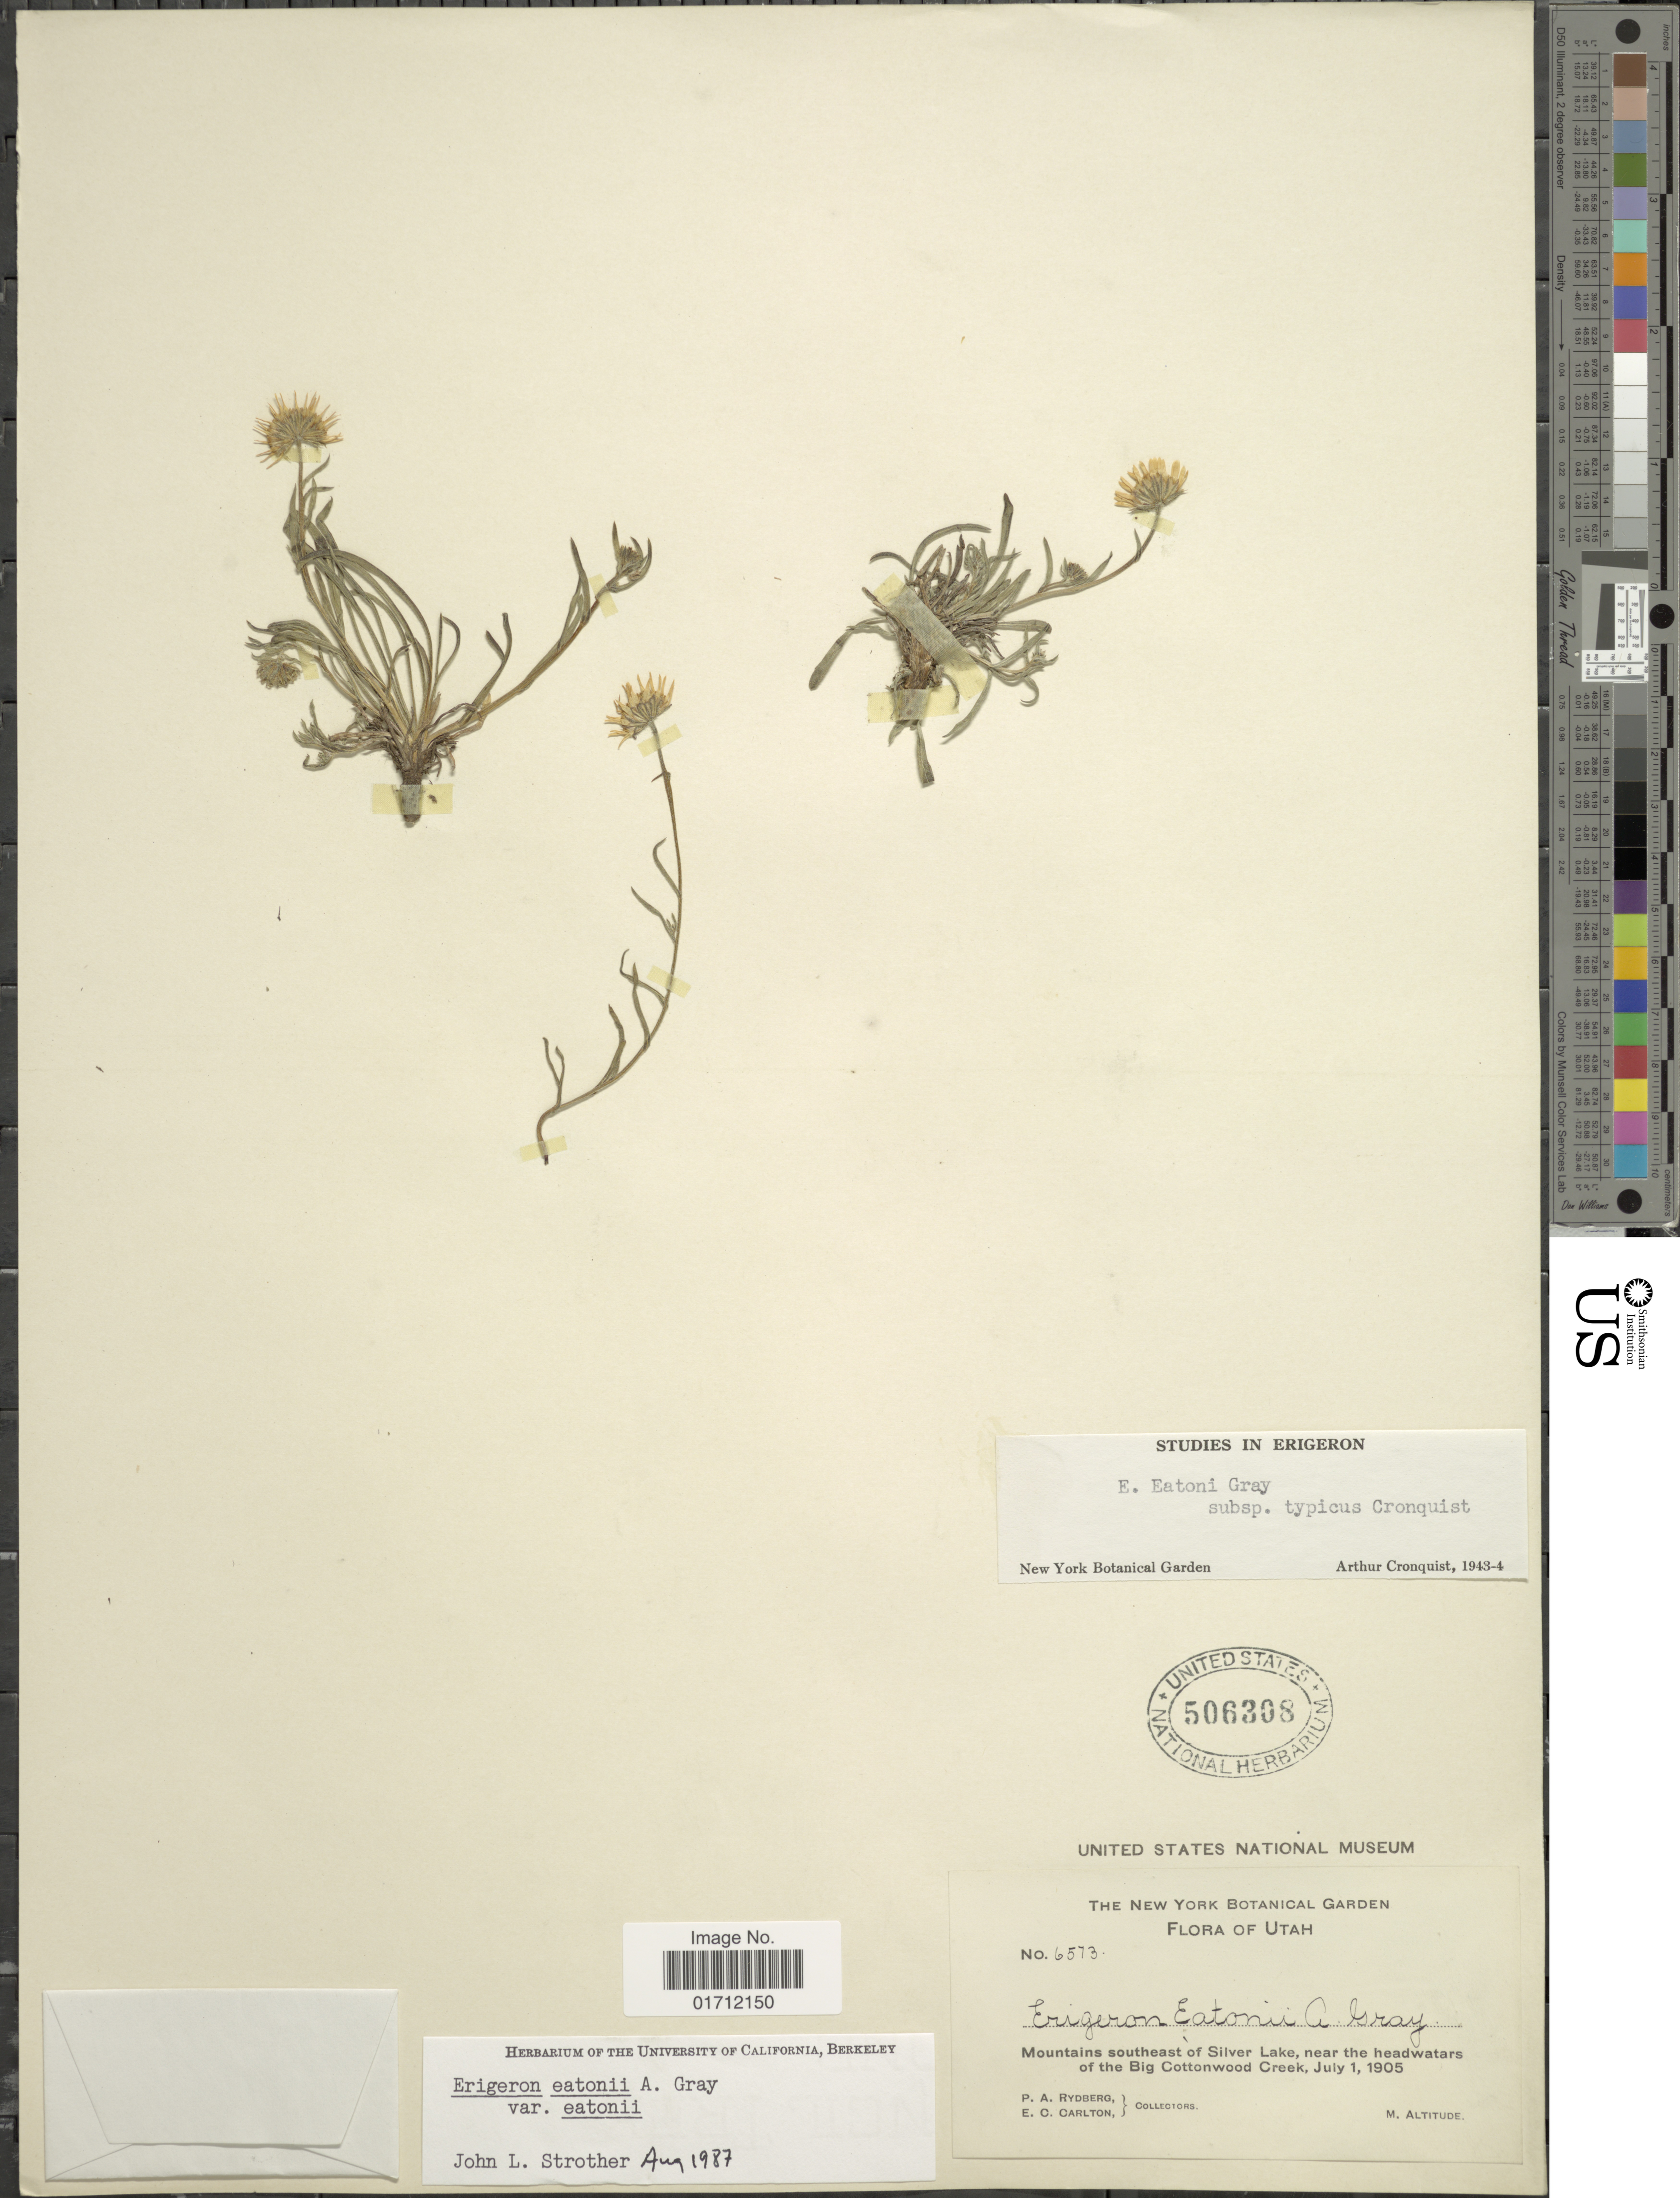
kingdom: Plantae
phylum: Tracheophyta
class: Magnoliopsida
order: Asterales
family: Asteraceae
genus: Erigeron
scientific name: Erigeron eatonii var. eatonii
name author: A. Gray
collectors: P. A. Rydberg & E. Carlton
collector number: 6573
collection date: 1905-07-01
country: United States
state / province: Utah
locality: Mountains southeast of Silver Lake, near the heawaters of the Big Cottonwood Creek.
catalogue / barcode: US 506308